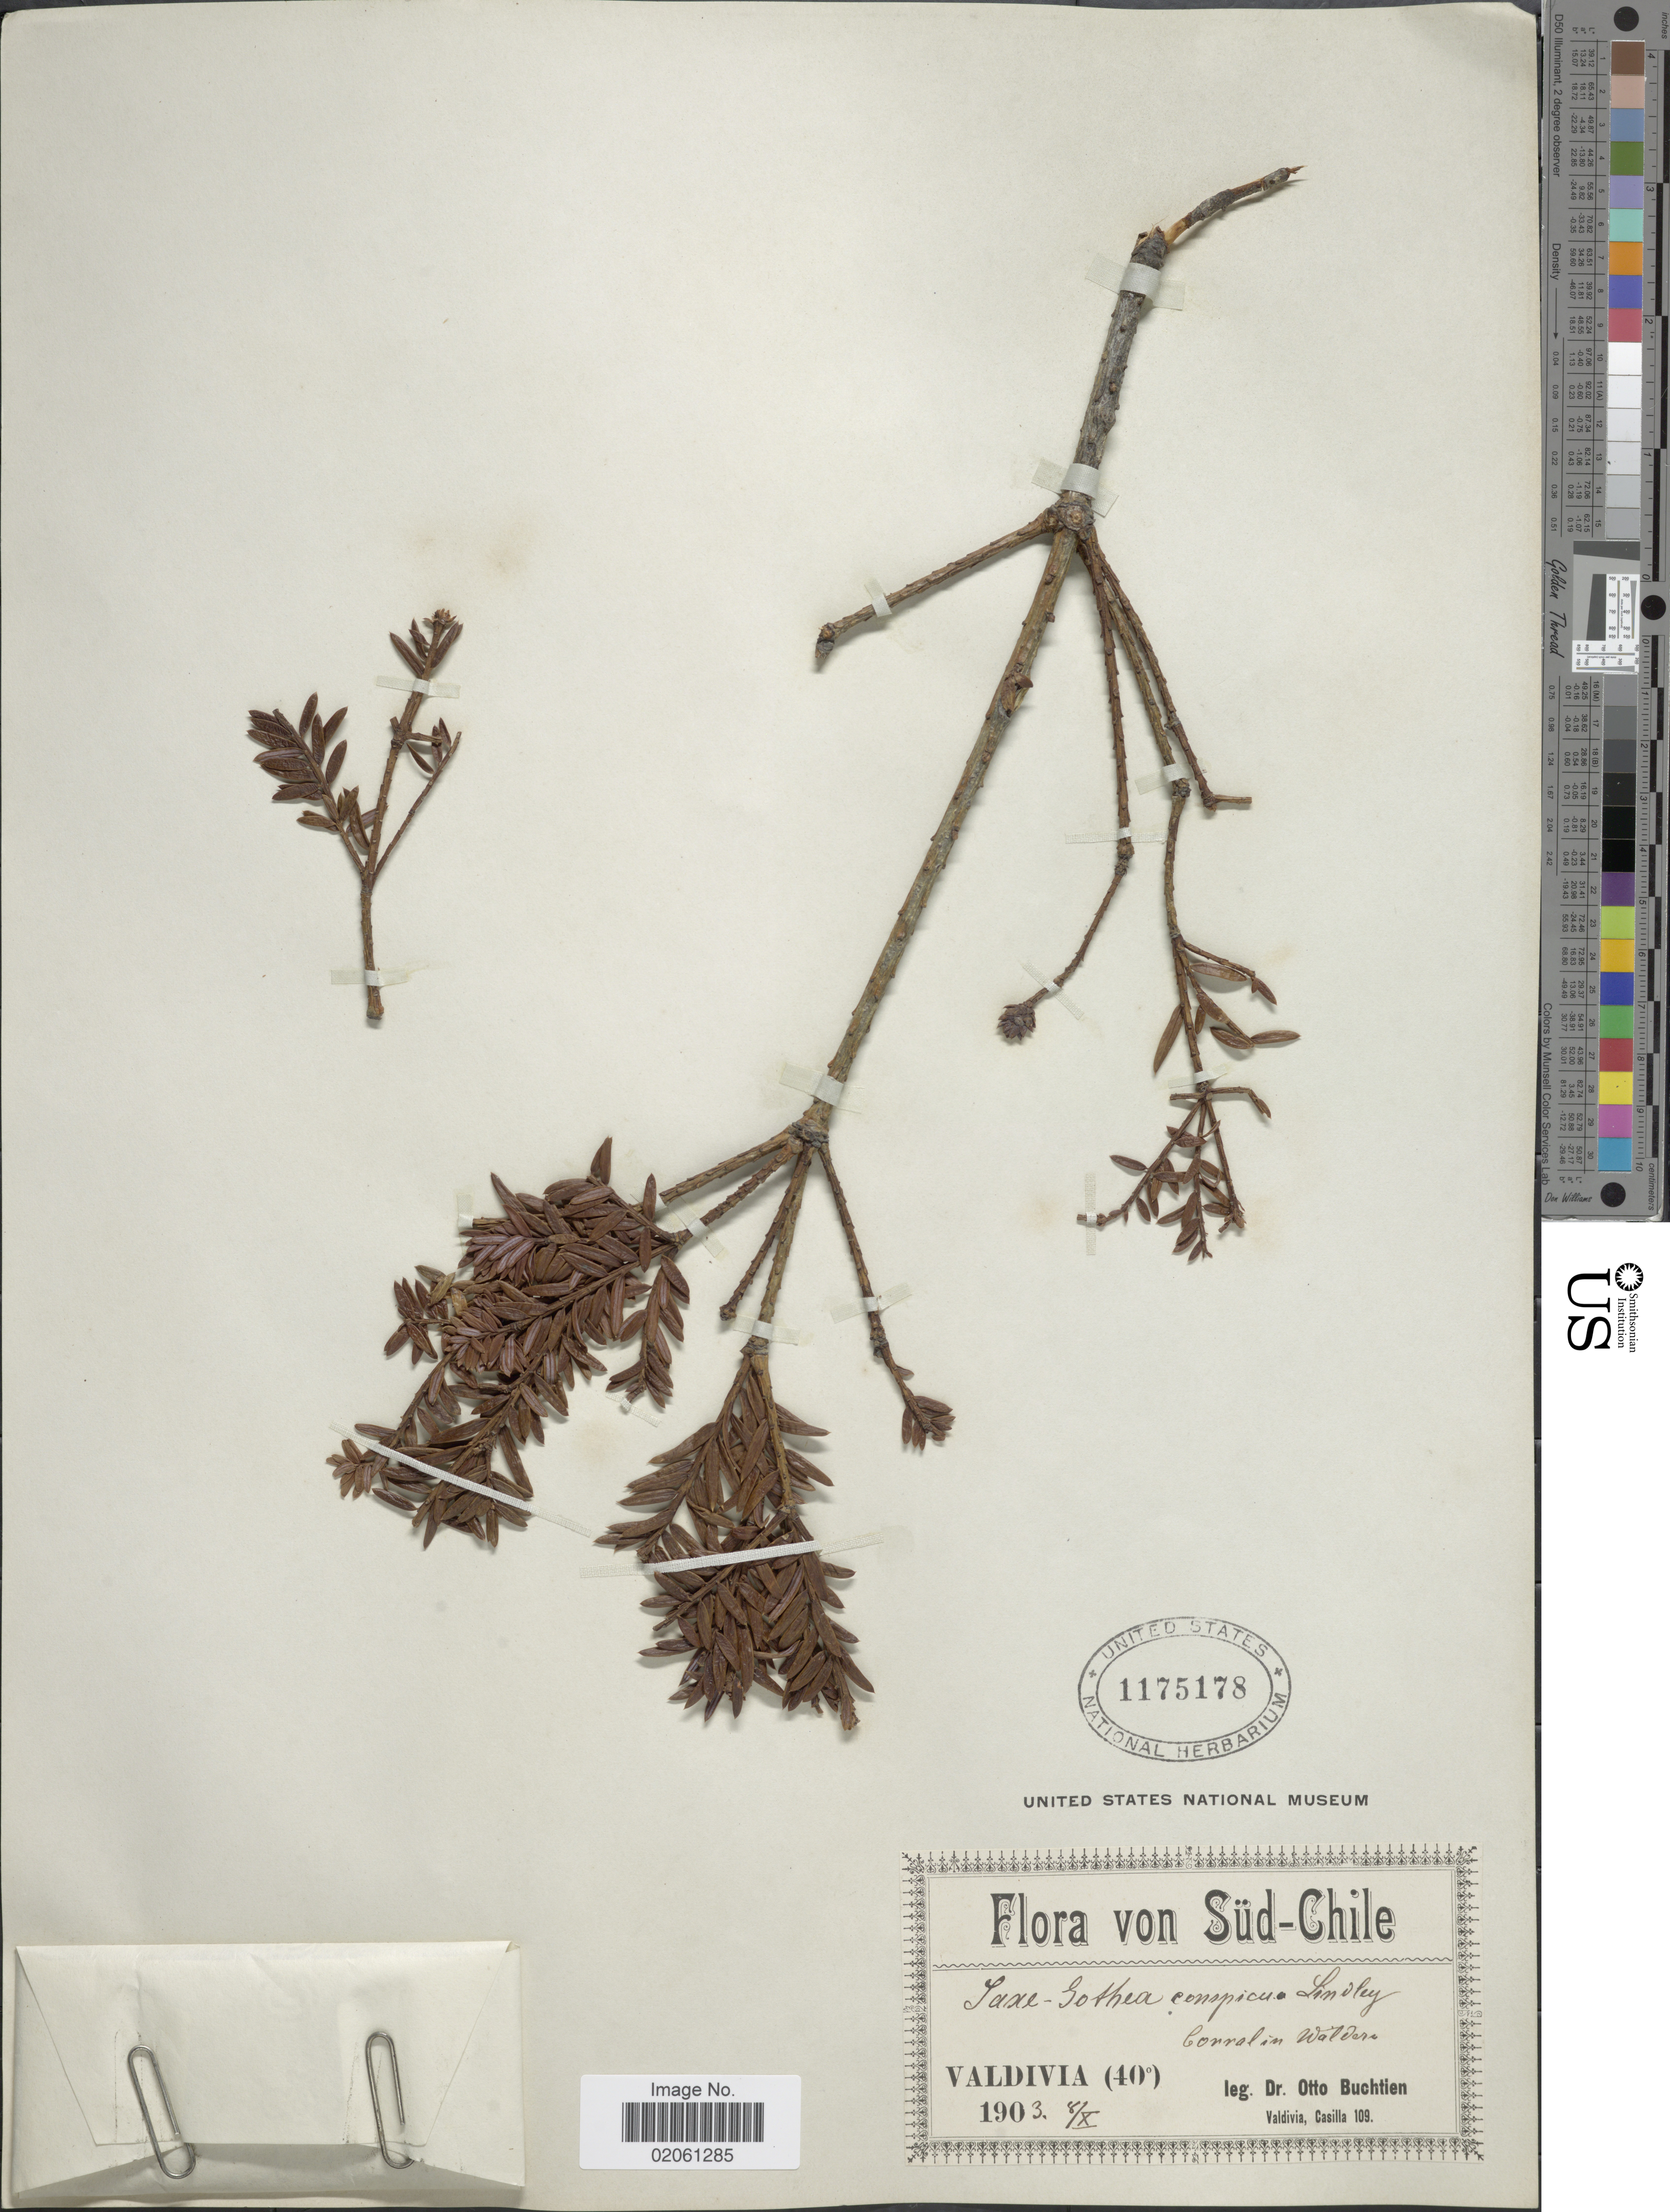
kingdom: Plantae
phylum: Tracheophyta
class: Pinopsida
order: Pinales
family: Podocarpaceae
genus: Saxegothaea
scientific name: Saxegothaea conspicua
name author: Lindl.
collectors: O. Buchtien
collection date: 1903-10-08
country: Chile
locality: Süd-Chile. Valdivia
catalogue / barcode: US 1175178